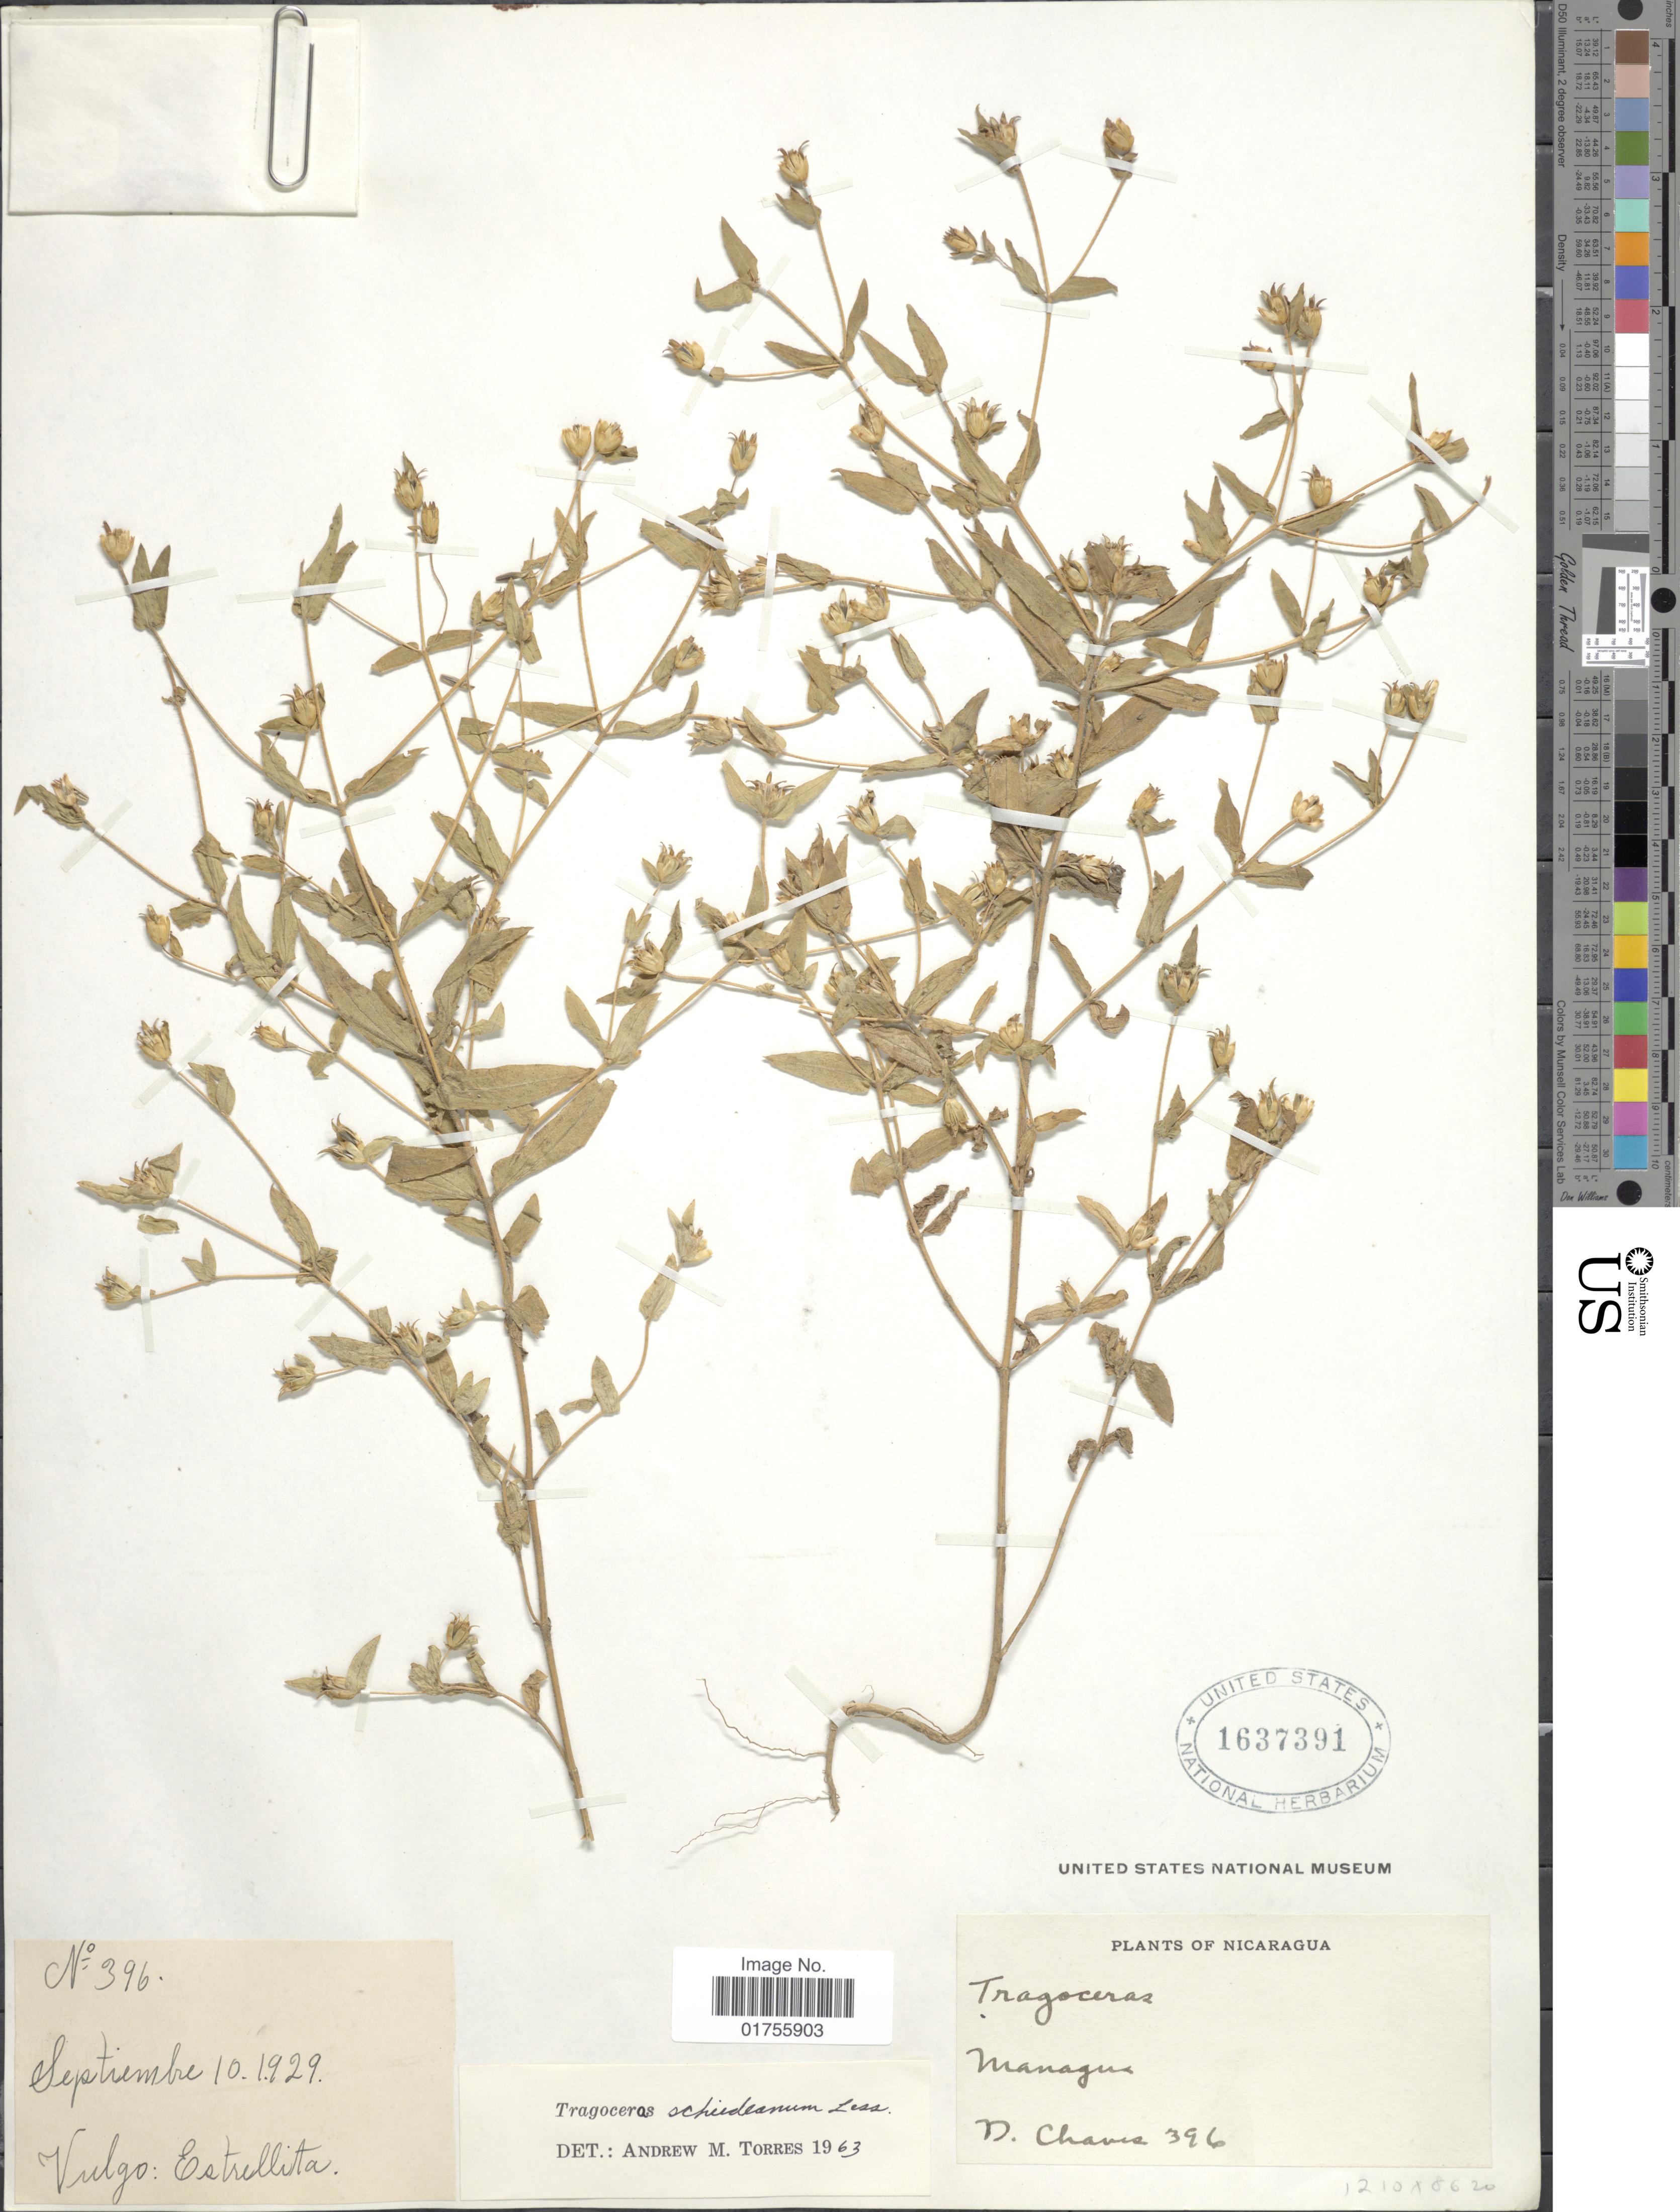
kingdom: Plantae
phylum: Tracheophyta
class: Magnoliopsida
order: Asterales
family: Asteraceae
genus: Tragoceros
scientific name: Tragoceros schiedeanum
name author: Less.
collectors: D. Chaves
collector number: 396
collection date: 1929-09-10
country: Nicaragua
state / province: Managua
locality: Vulgo: Estrellita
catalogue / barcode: US 1637391